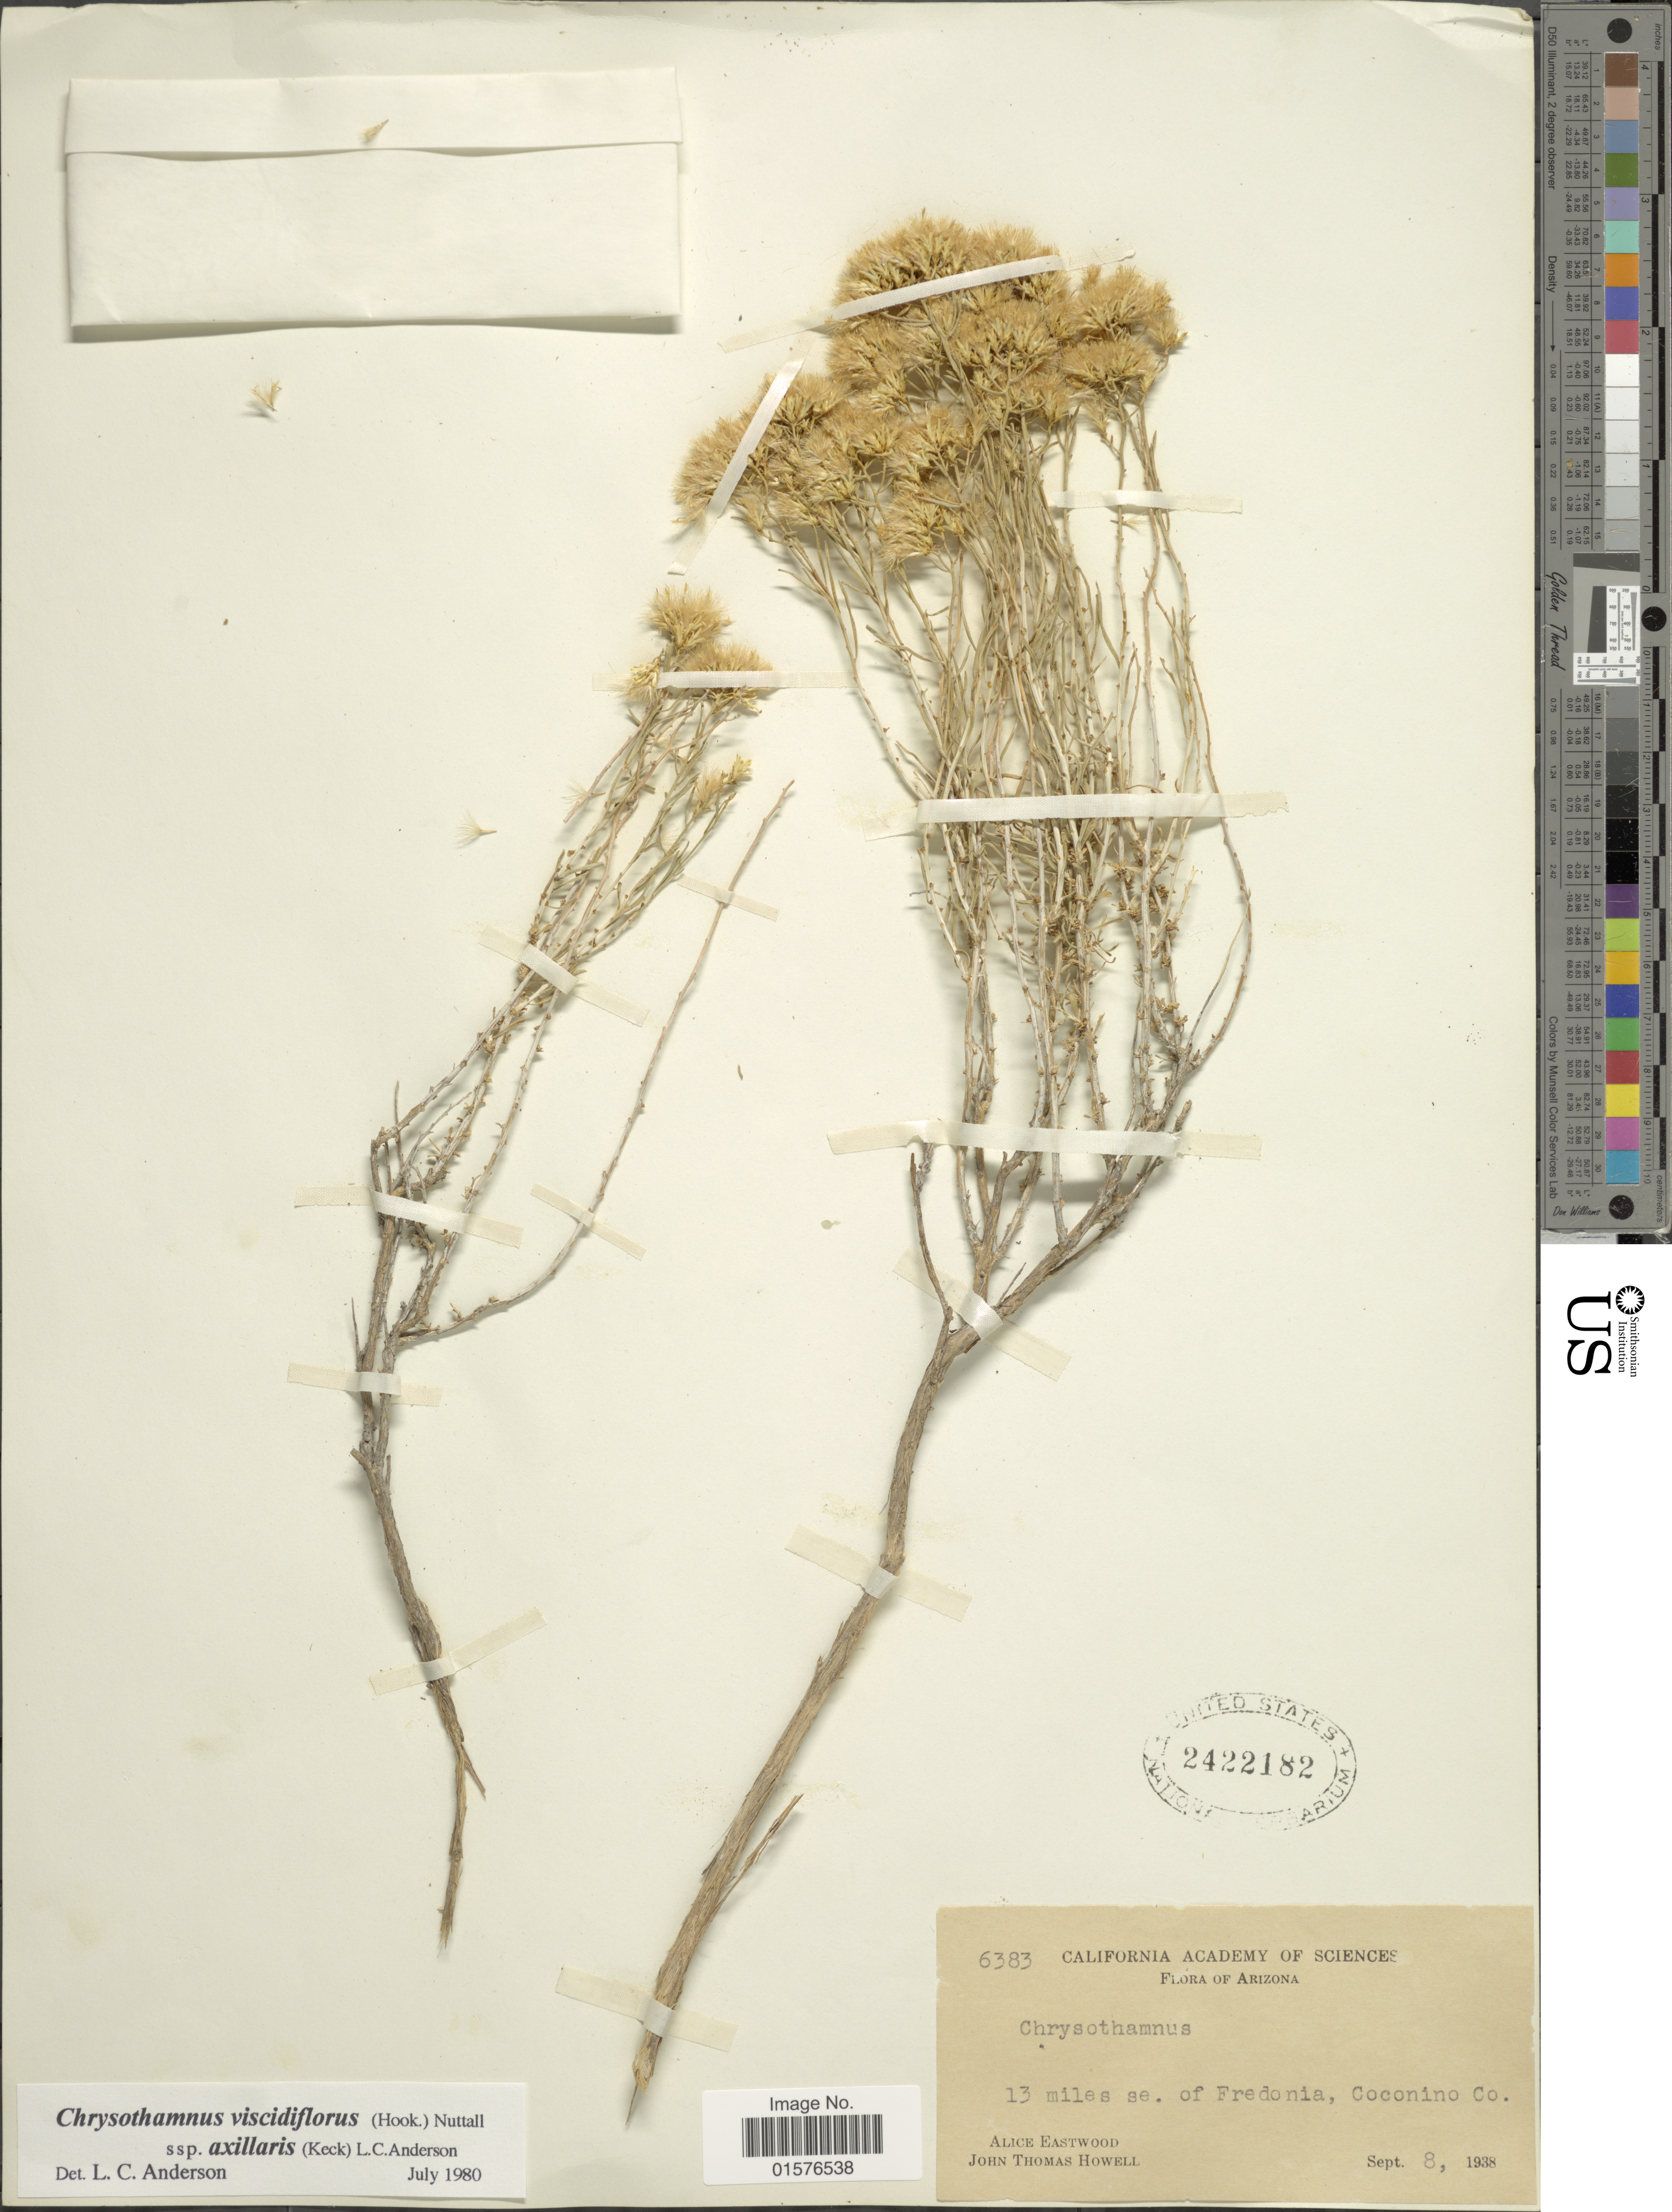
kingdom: Plantae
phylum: Tracheophyta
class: Magnoliopsida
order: Asterales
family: Asteraceae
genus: Chrysothamnus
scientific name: Chrysothamnus viscidiflorus subsp. axillaris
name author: (D.D. Keck) L.C. Anderson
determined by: Urbatsch, Lowell E., Curator (LSU), Louisiana State University (UNITED STATES)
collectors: A. Eastwood & J. T. Howell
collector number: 6383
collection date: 1938-09-08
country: United States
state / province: Arizona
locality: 13 miles se. of Fredonia, Coconino Co.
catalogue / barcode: US 2422182